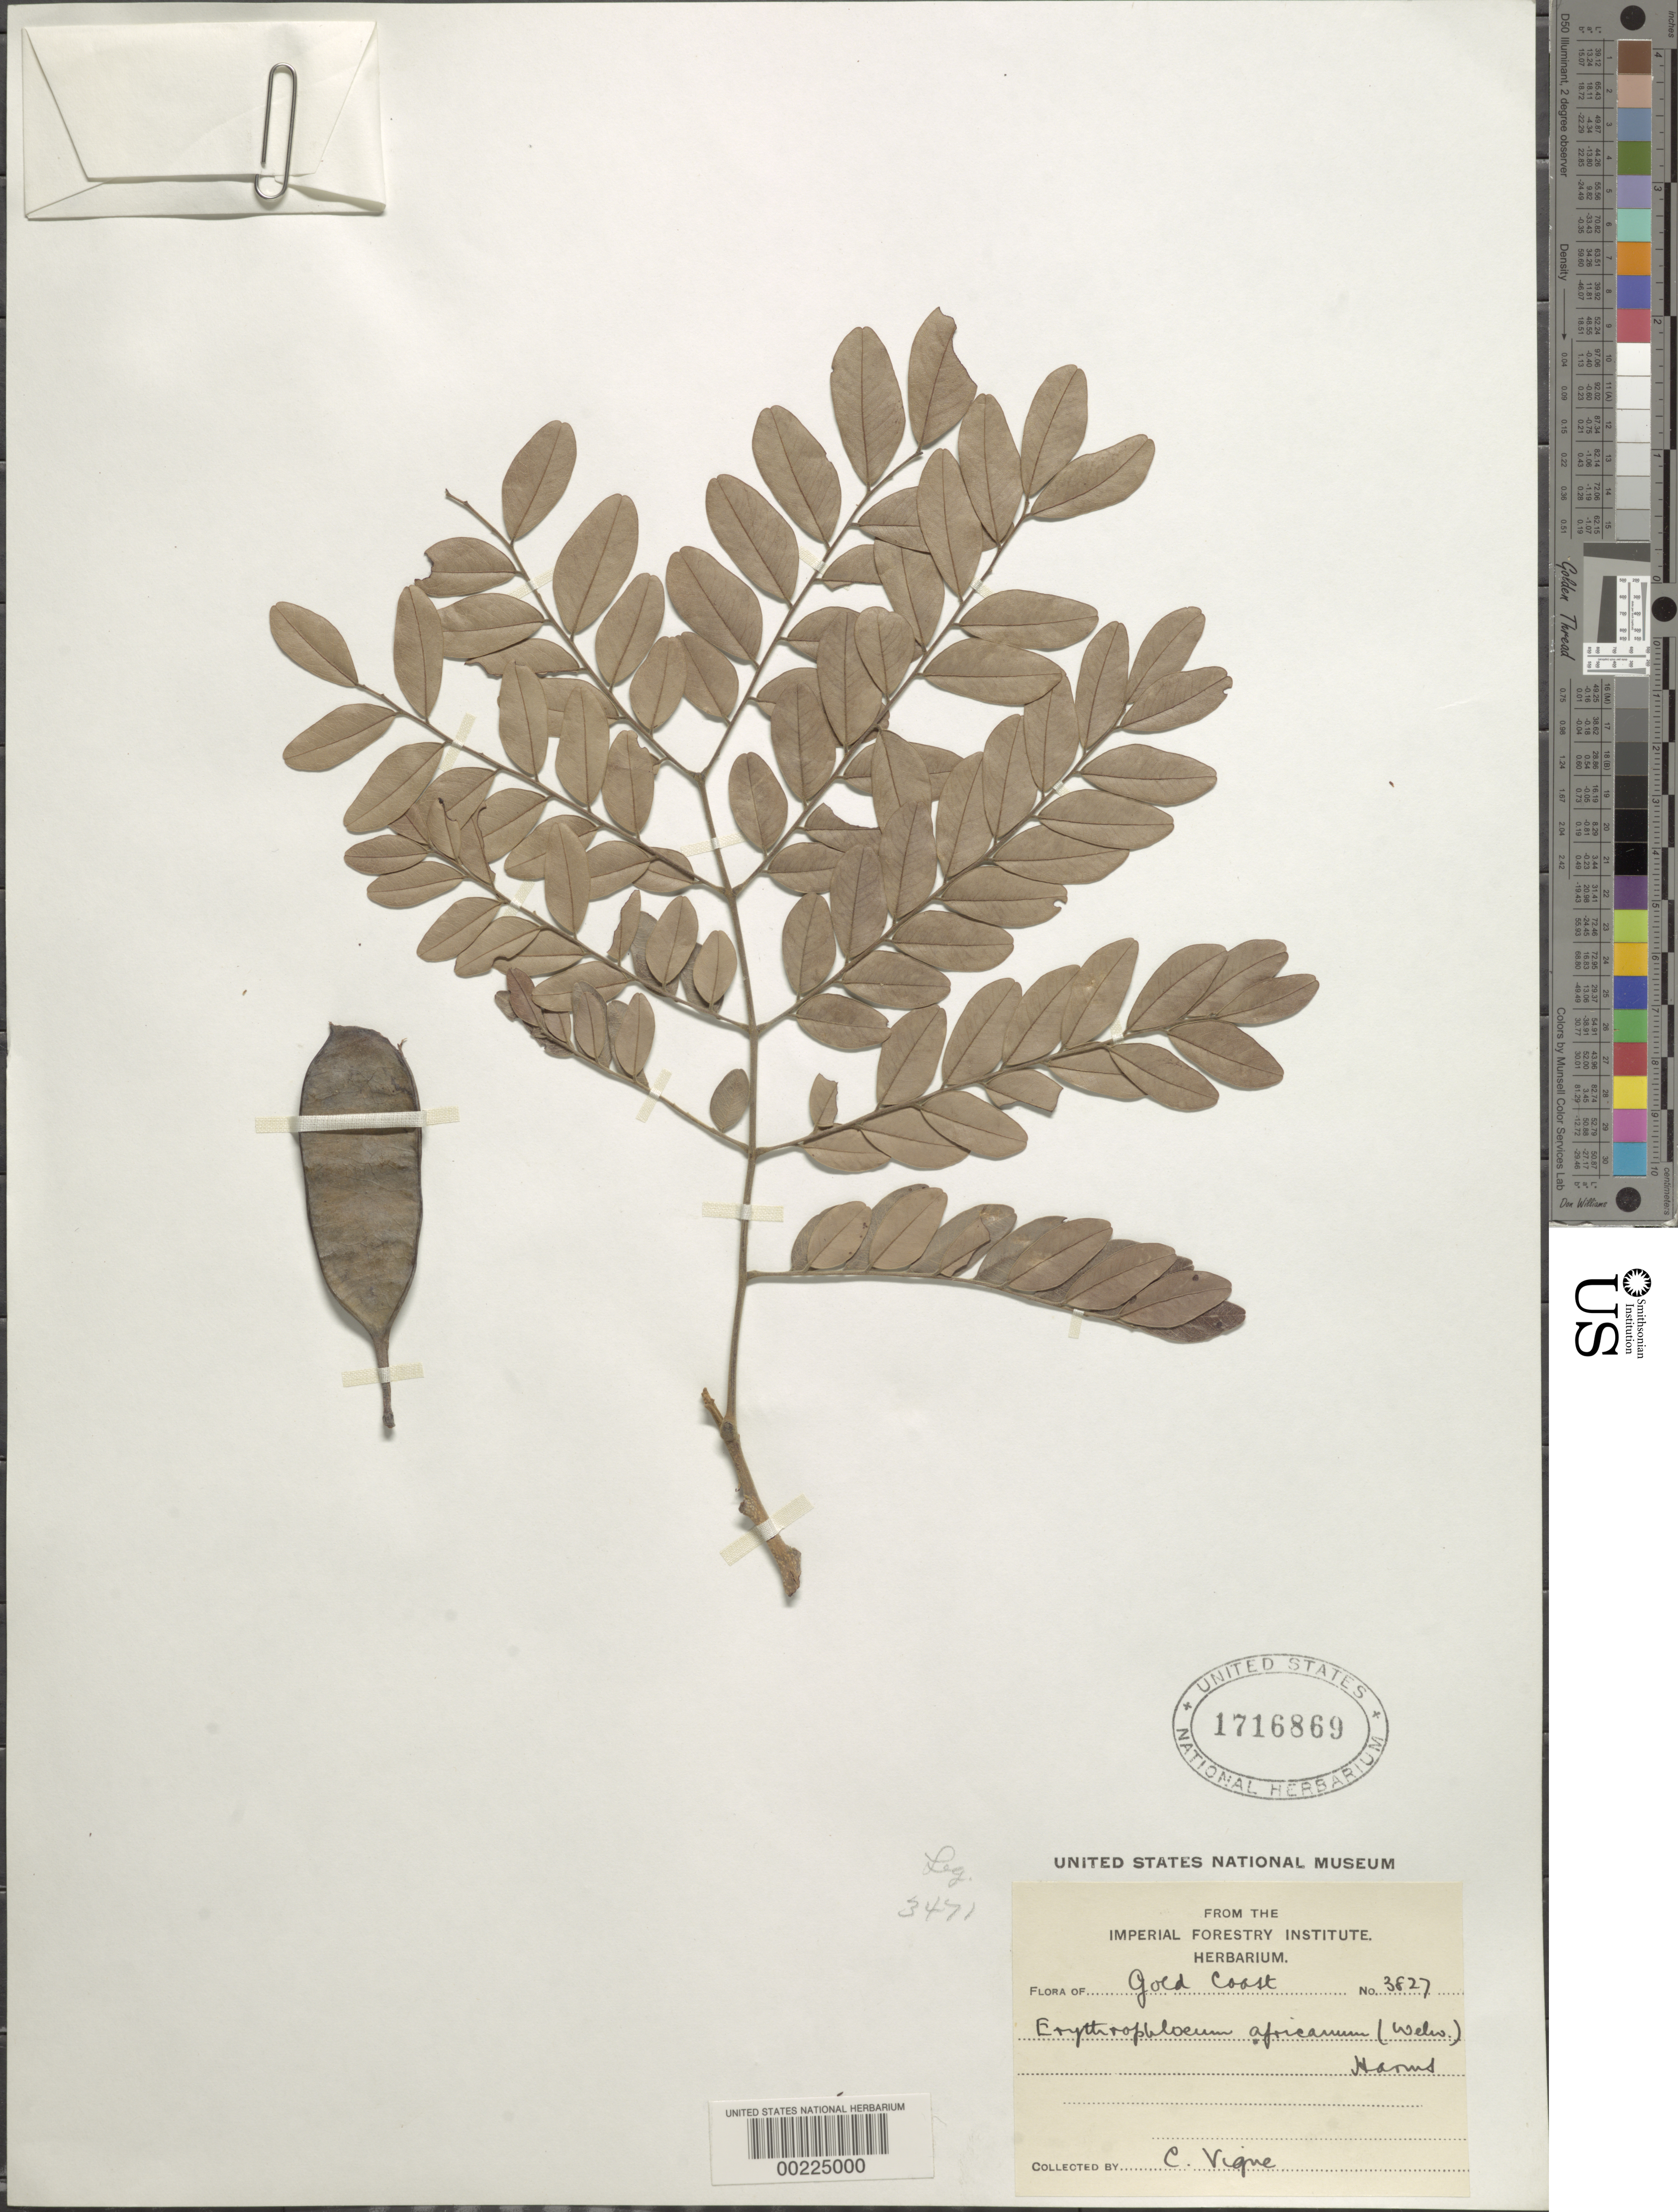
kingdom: Plantae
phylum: Tracheophyta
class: Magnoliopsida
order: Fabales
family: Fabaceae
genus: Erythrophleum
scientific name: Erythrophleum africanum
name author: (Welw. ex Benth.) Harms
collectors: C. Vigne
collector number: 3827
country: Ghana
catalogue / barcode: US 1716869